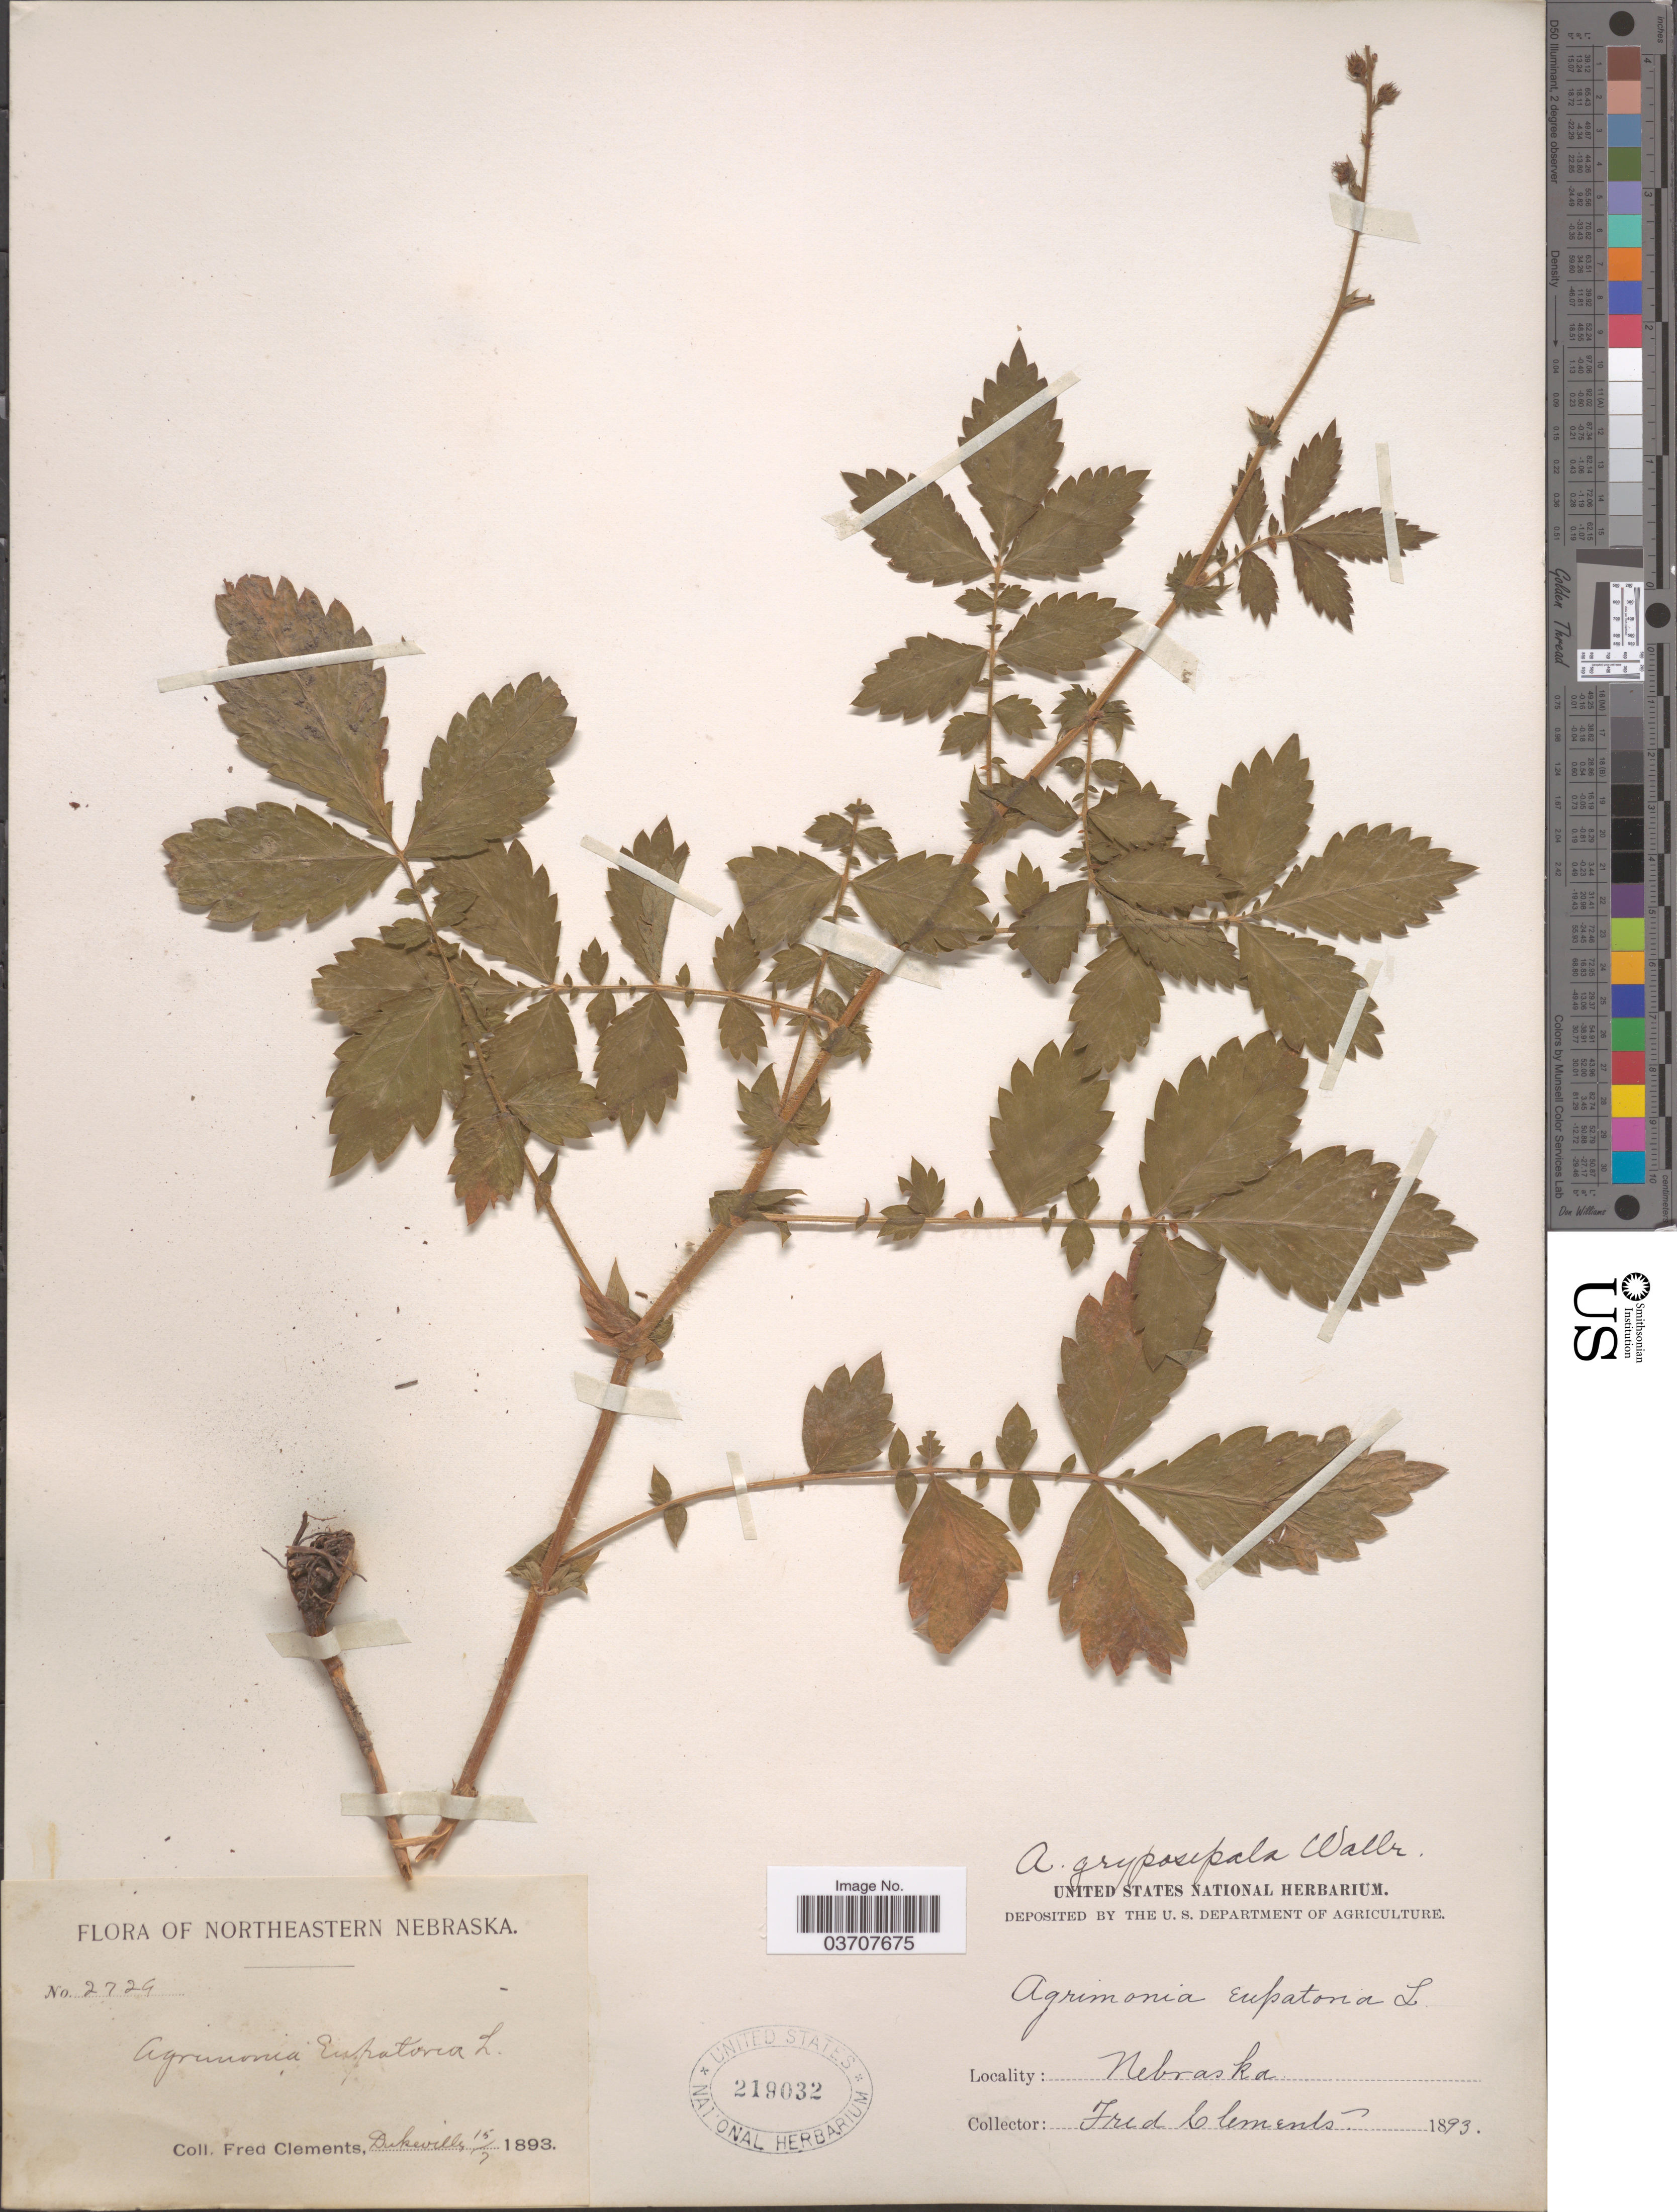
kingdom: Plantae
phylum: Tracheophyta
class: Magnoliopsida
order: Rosales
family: Rosaceae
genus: Agrimonia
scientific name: Agrimonia gryposepala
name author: Wallr.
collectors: F. Clements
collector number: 2729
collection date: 1893-07-15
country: United States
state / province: Nebraska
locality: Northeastern Nebraska. Dukeville.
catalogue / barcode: US 219032